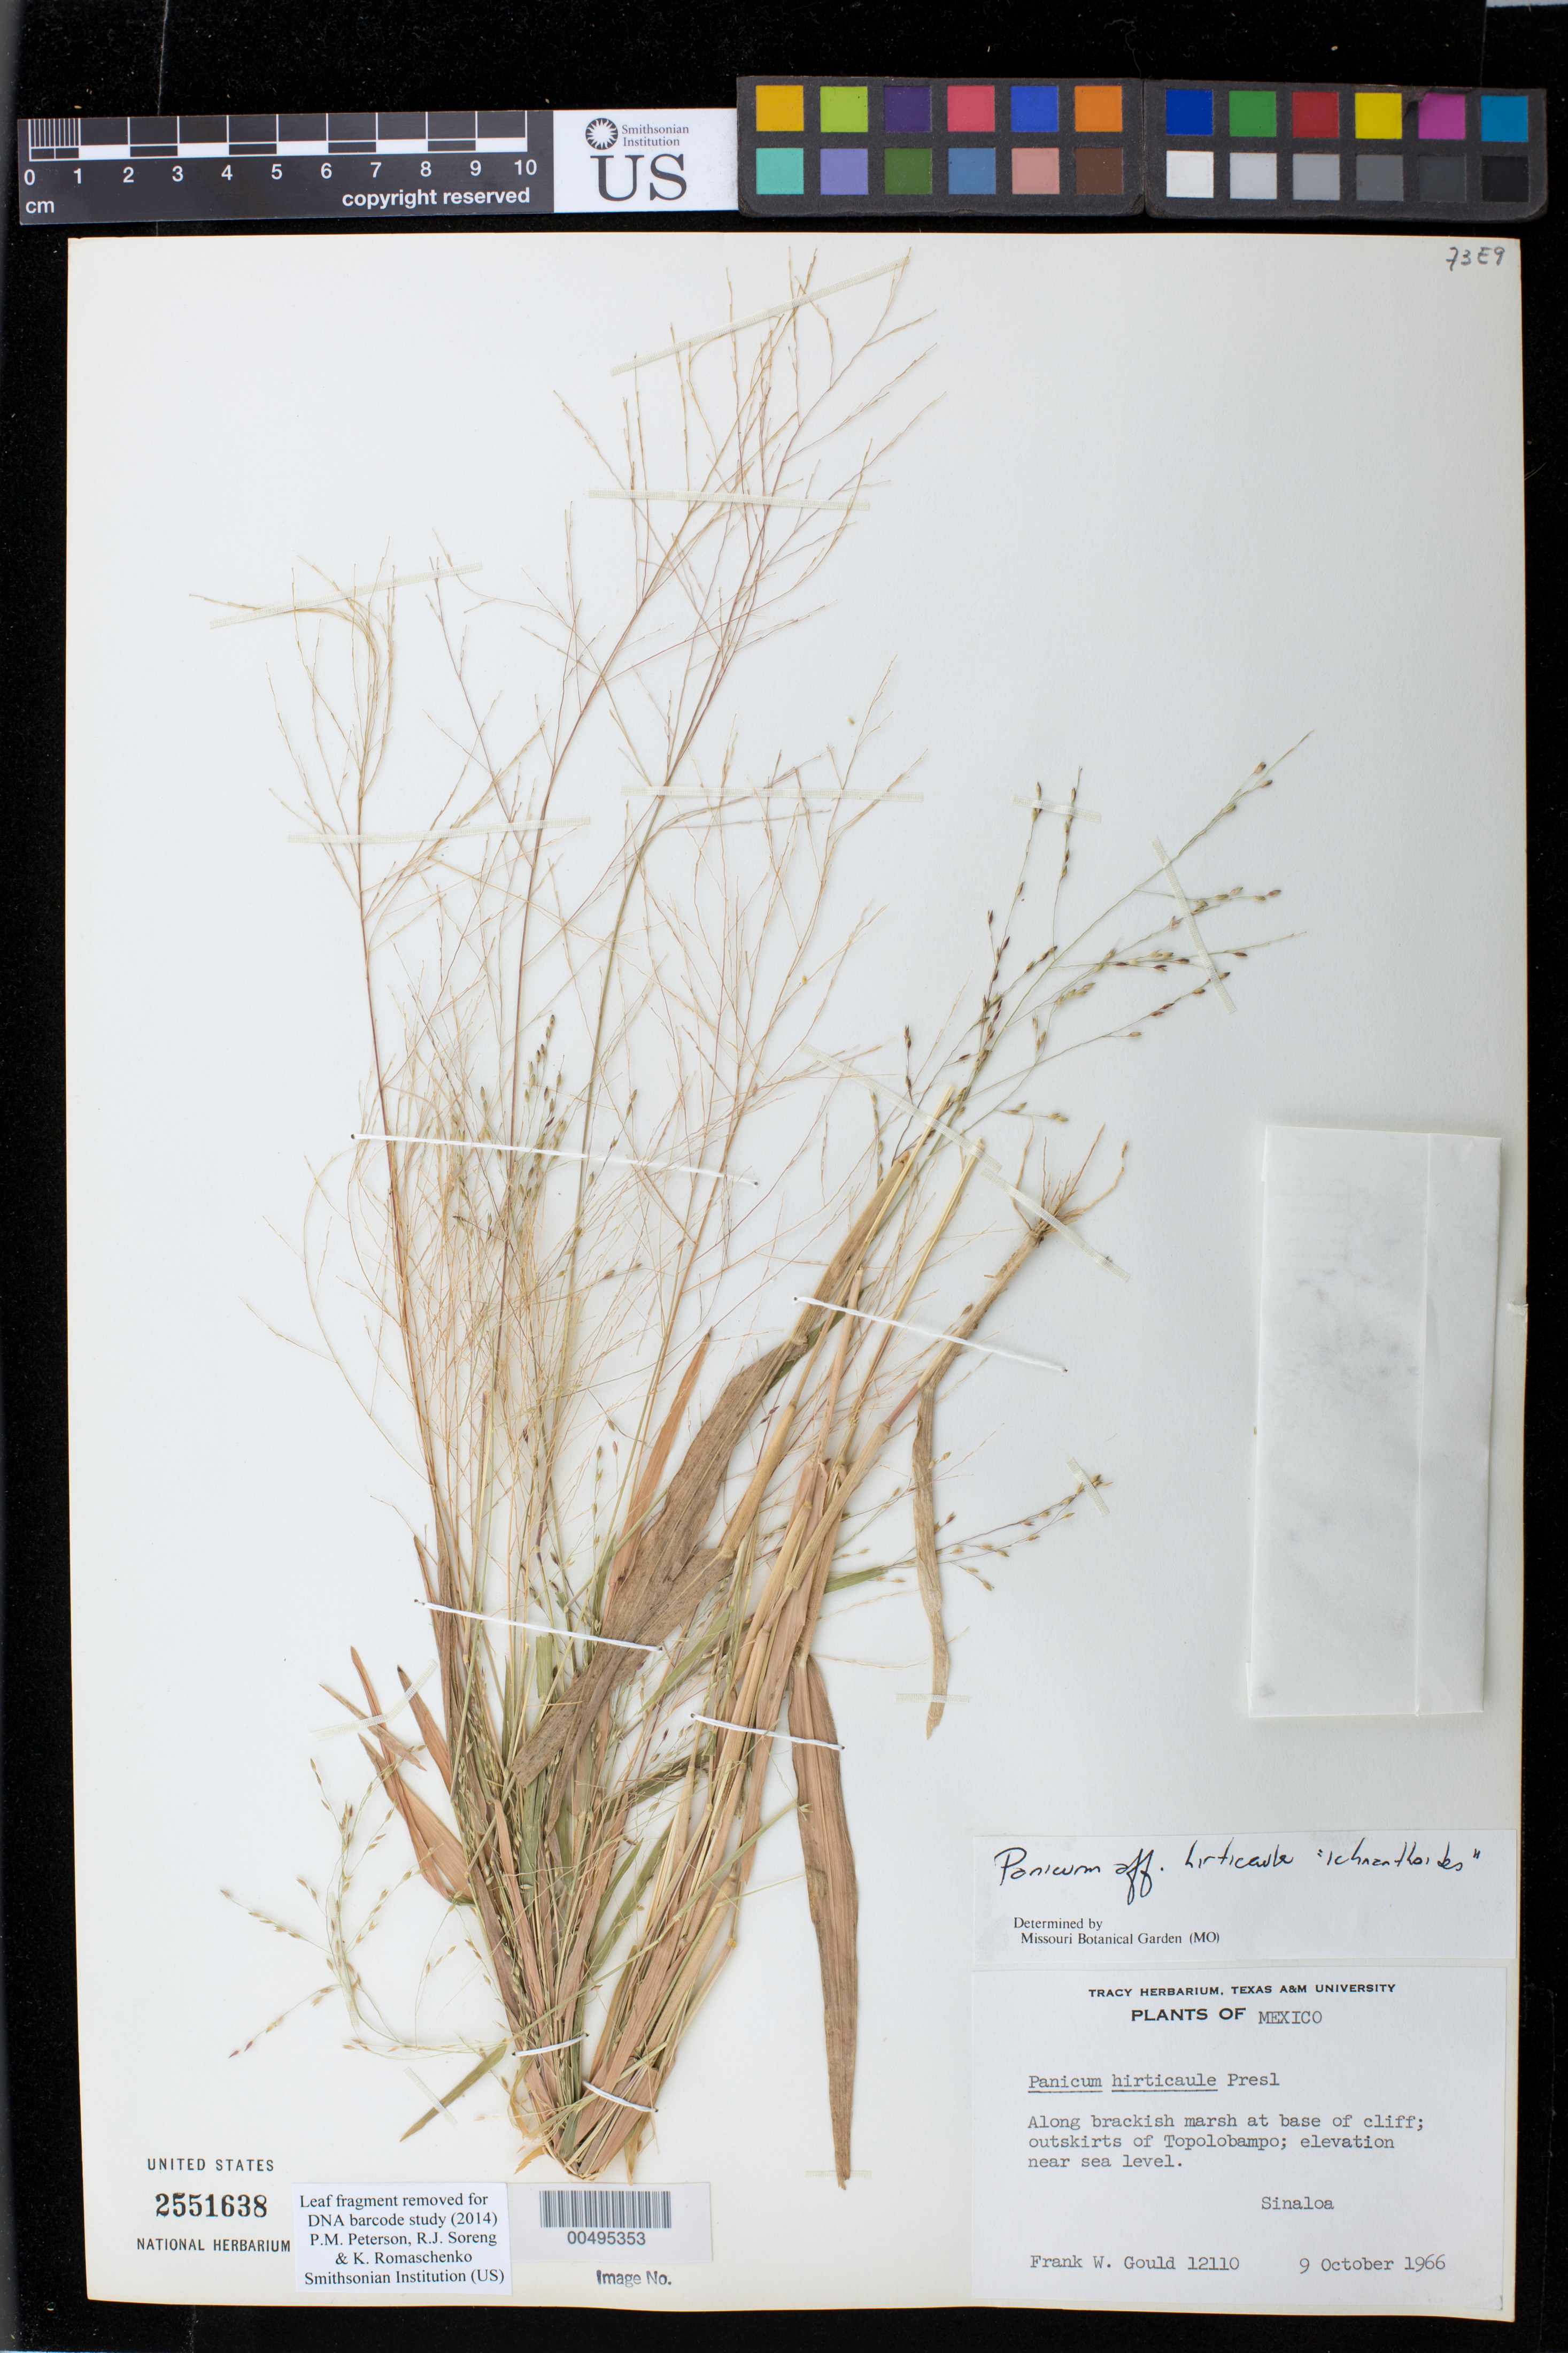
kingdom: Plantae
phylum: Tracheophyta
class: Liliopsida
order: Poales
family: Poaceae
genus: Panicum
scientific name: Panicum hirticaule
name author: J. Presl in C. Presl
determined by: Missouri Botanical Garden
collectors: F. W. Gould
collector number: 12110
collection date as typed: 9 Oct 1966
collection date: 1966-10-09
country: Mexico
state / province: Sinaloa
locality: Outskirts of Topolobampo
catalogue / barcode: US 2551638